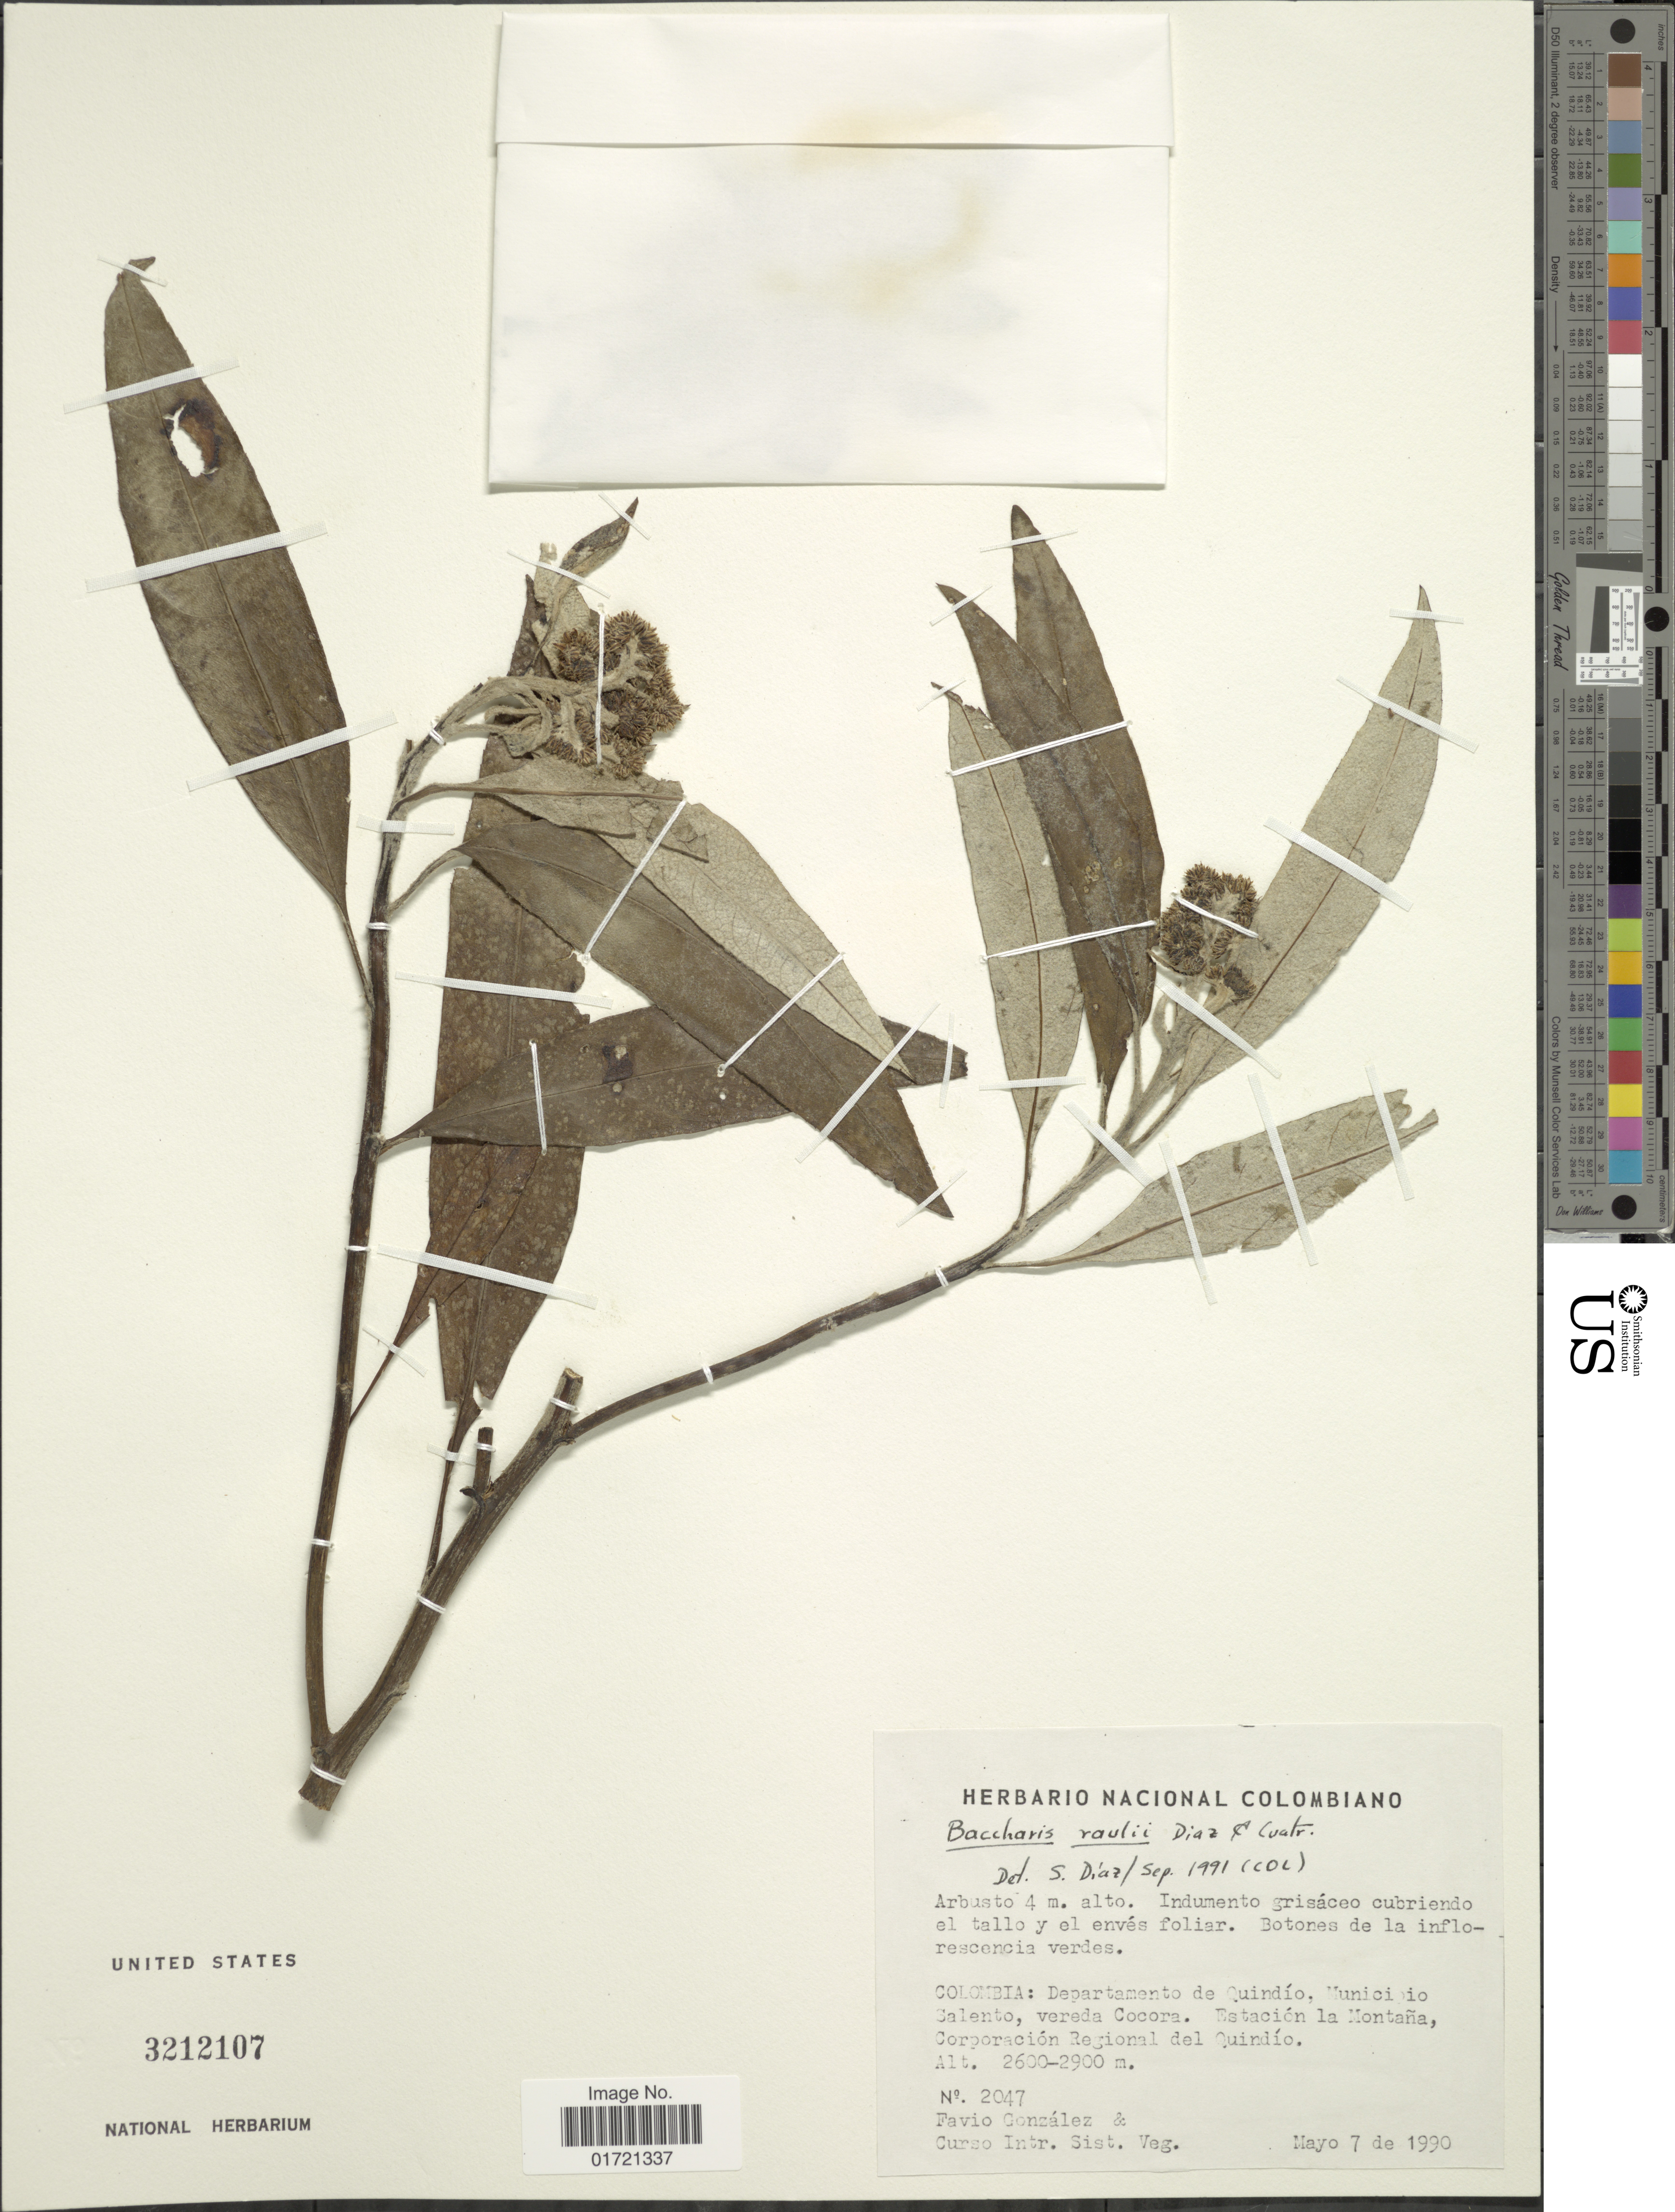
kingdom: Plantae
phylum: Tracheophyta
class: Magnoliopsida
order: Asterales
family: Asteraceae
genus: Baccharis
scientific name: Baccharis raulii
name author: S. Díaz & Cuatrec.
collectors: F. A. González & Curzo Intr. Sist. Veg.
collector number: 2047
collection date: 1990-05-07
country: Colombia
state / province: Quindío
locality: Colombia: Departamento de Quindío, Municipio Salento, vereda Cocora. Estación la Montaña, Corporación Regional del Quindío.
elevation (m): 2600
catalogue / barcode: US 3212107